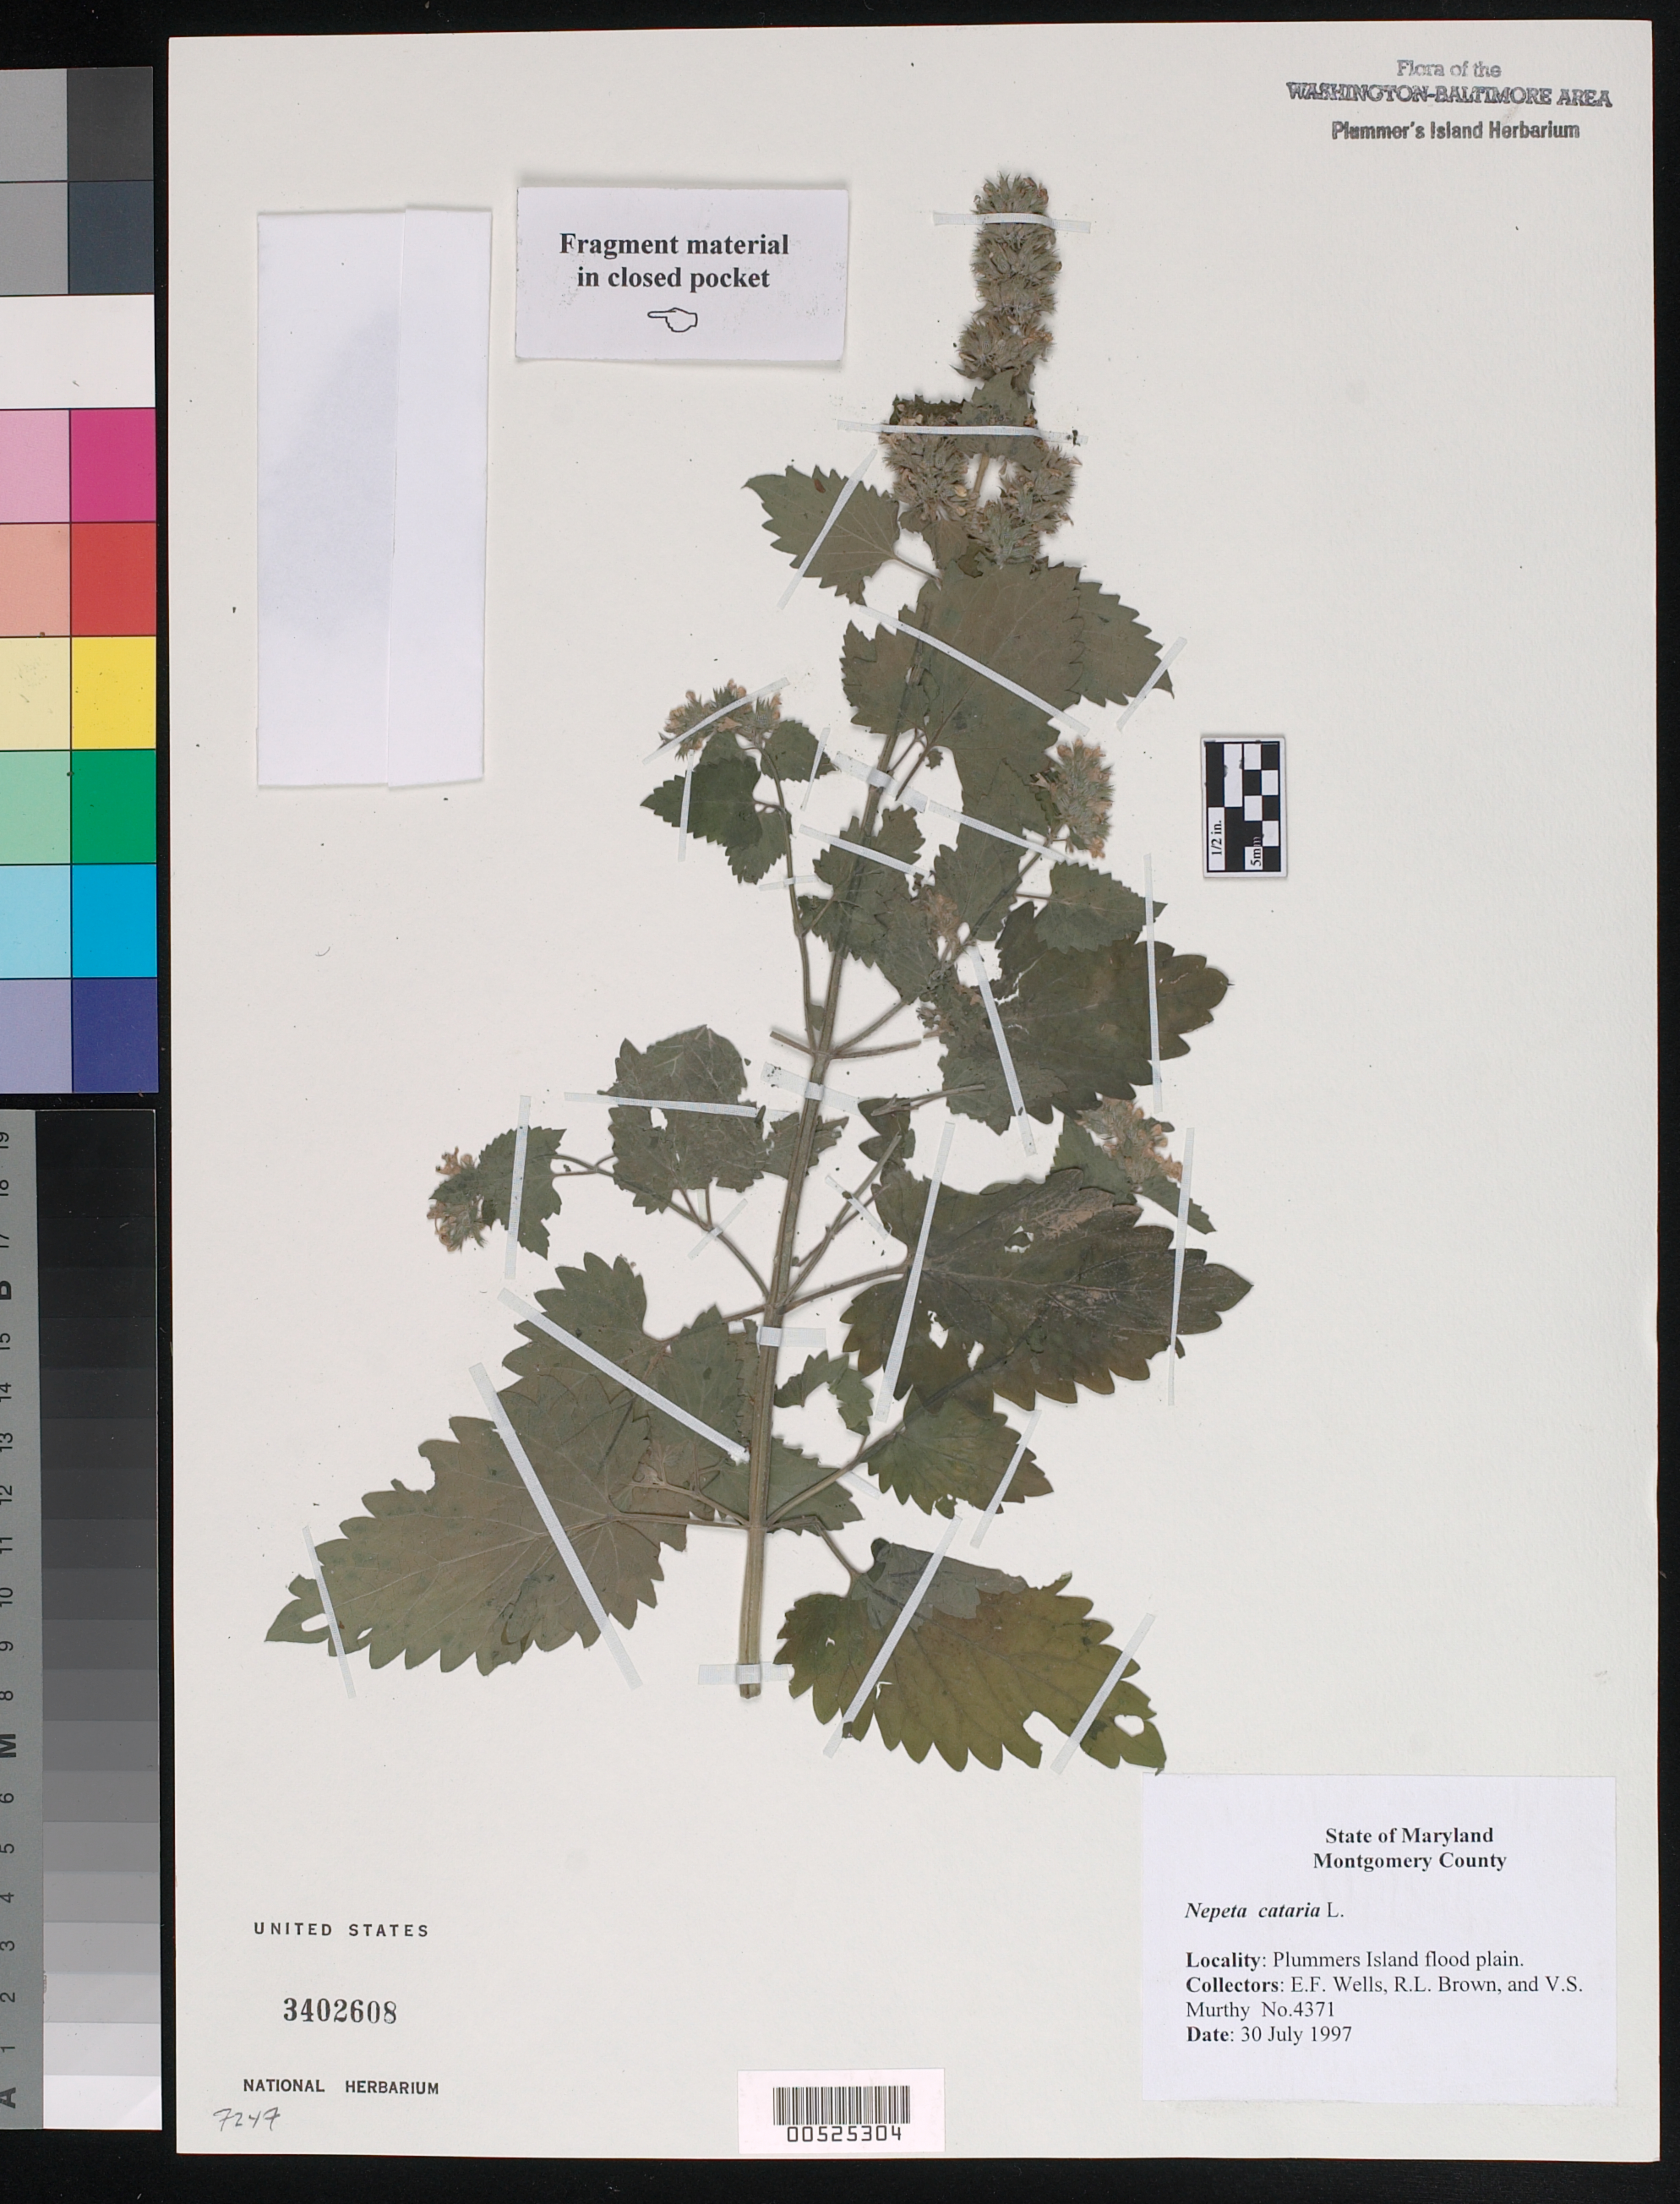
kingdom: Plantae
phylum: Tracheophyta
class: Magnoliopsida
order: Lamiales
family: Lamiaceae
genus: Nepeta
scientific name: Nepeta cataria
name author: L.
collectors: E. F. Wells, R. L. Brown & V. S. Murthy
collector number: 4371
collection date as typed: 30 Jul 1997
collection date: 1997-07-30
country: United States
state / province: Maryland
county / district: Montgomery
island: Plummers Island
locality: Flood plain of Plummers Island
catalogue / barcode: US 3402608